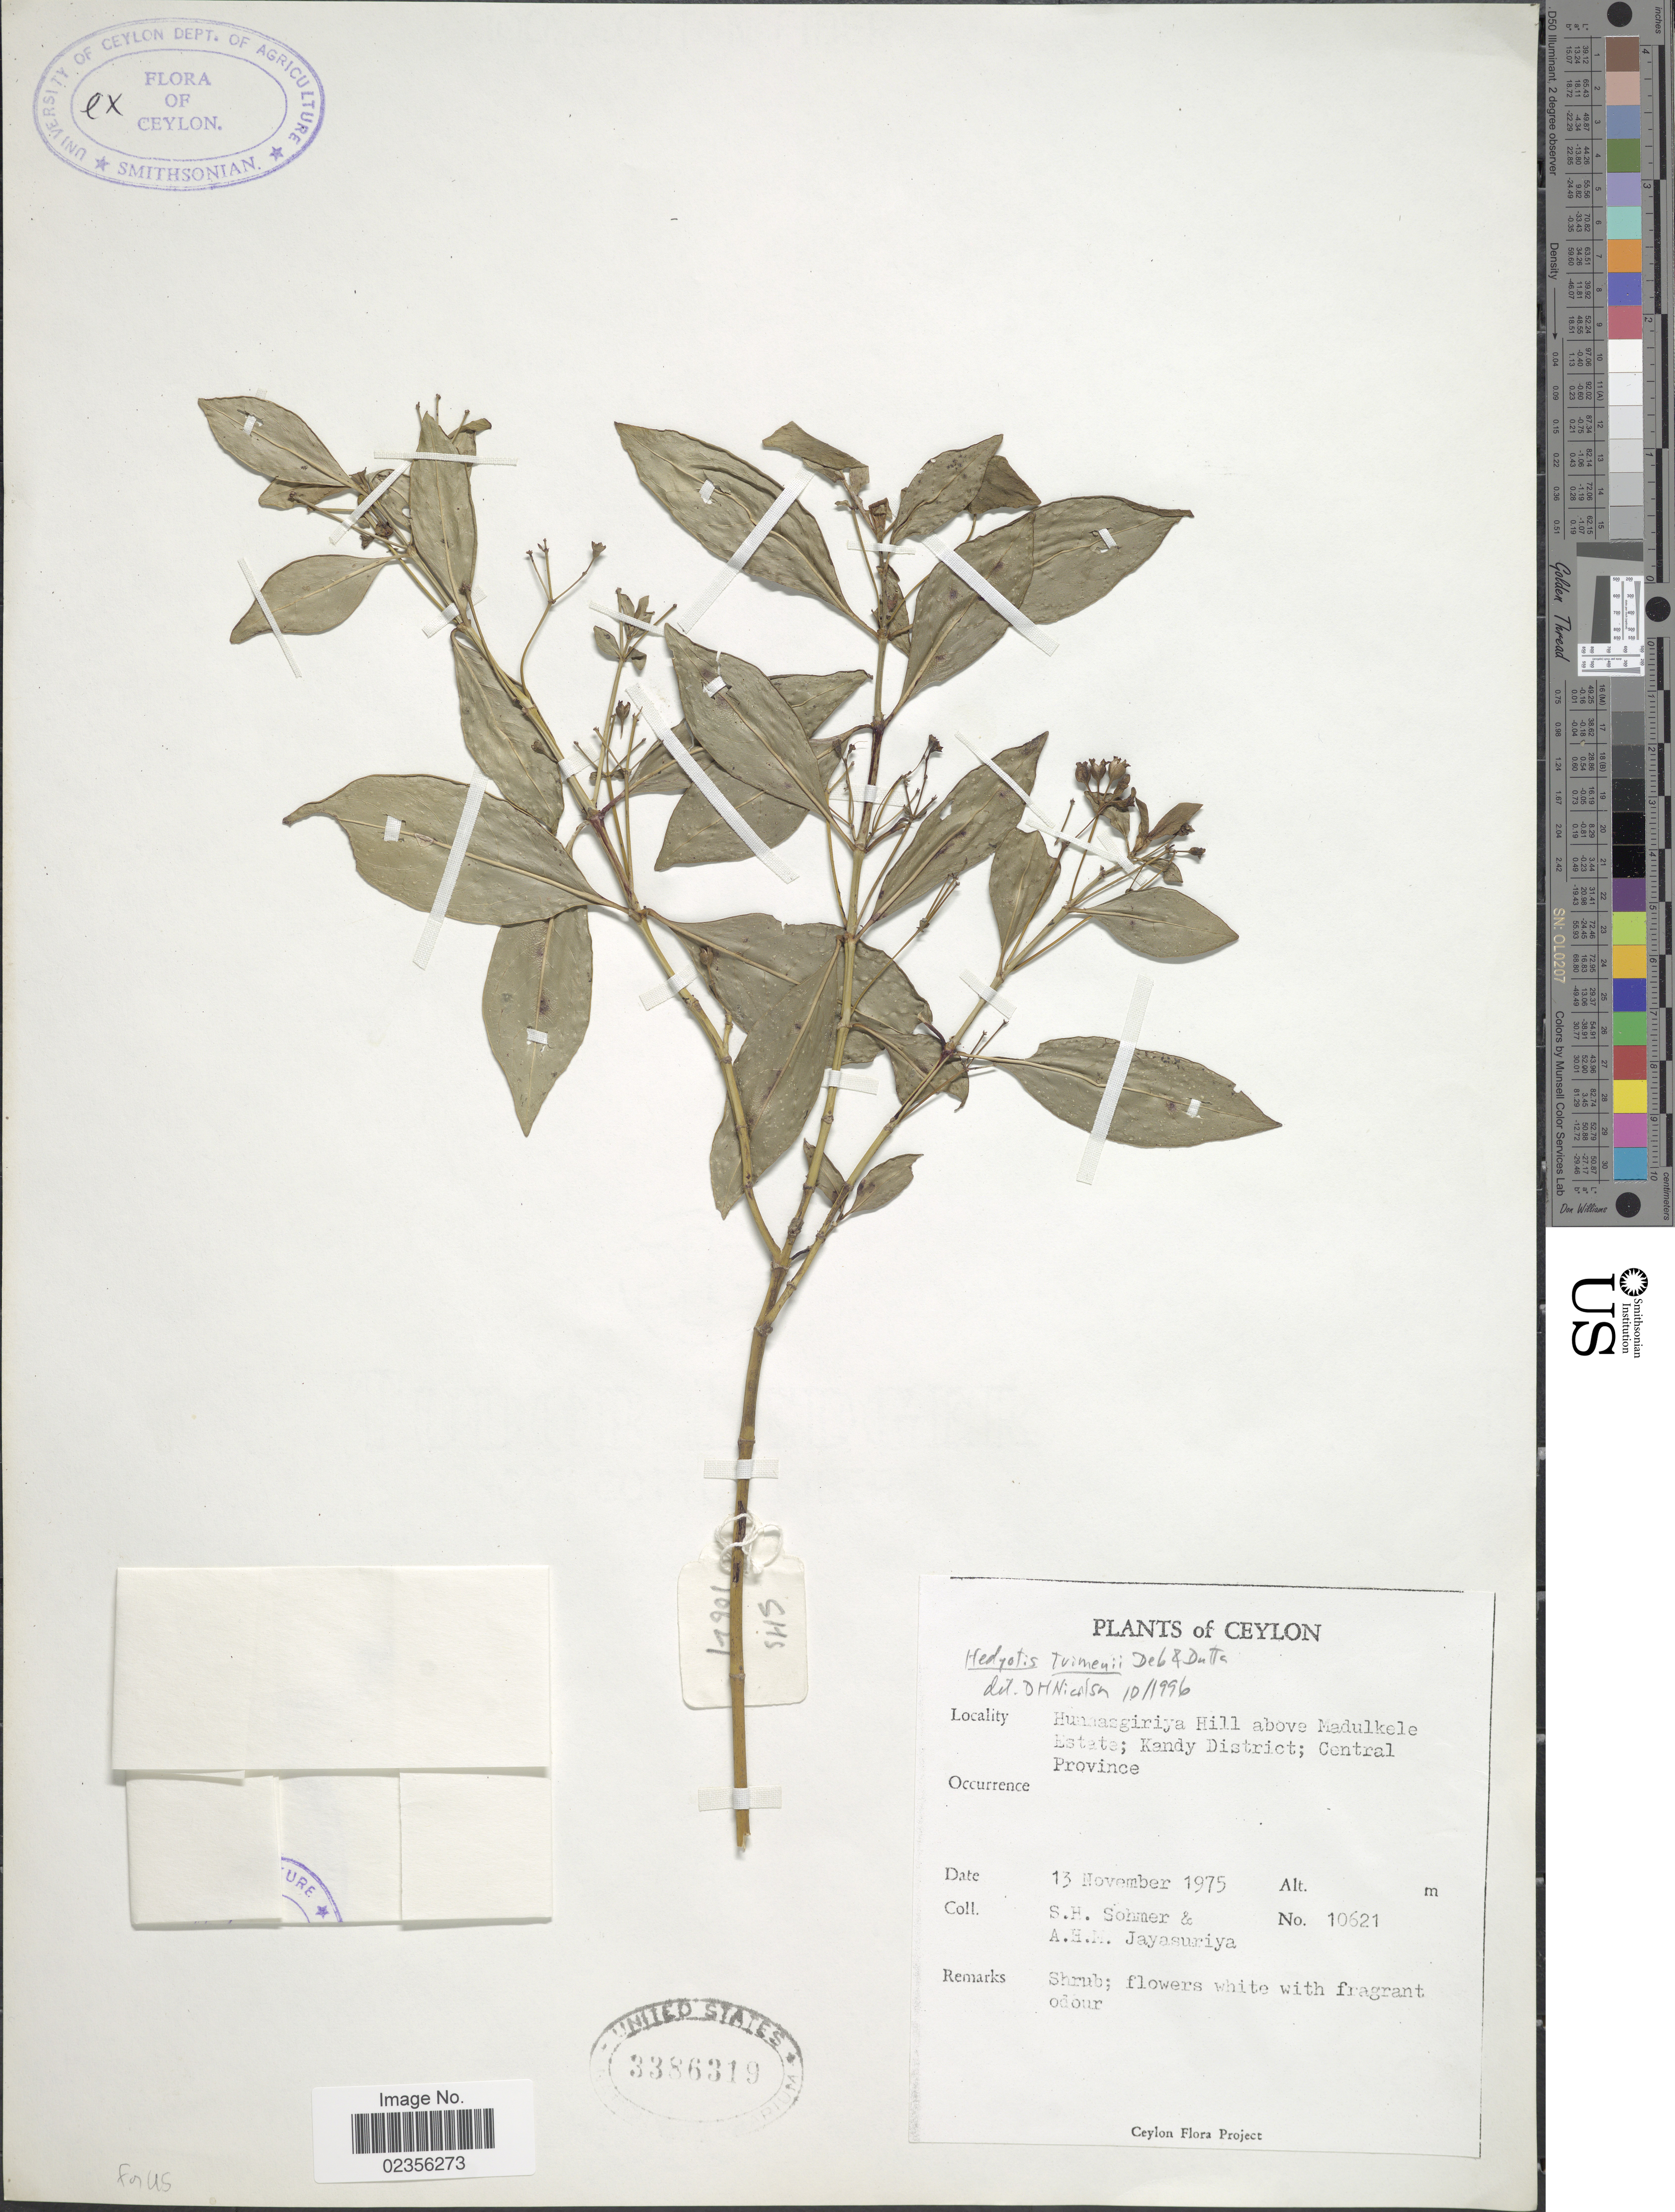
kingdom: Plantae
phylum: Tracheophyta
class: Magnoliopsida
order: Gentianales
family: Rubiaceae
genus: Hedyotis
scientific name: Hedyotis trimenii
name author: Deb & R. Dutta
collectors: S. H. Sohmer & A. Jayasuriya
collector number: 10621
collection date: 1975-11-13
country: Sri Lanka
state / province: Central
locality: Ceylon, Hunnasgiriya Hill above Madulkele Estate, Kandy District, Central Province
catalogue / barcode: US 3386319